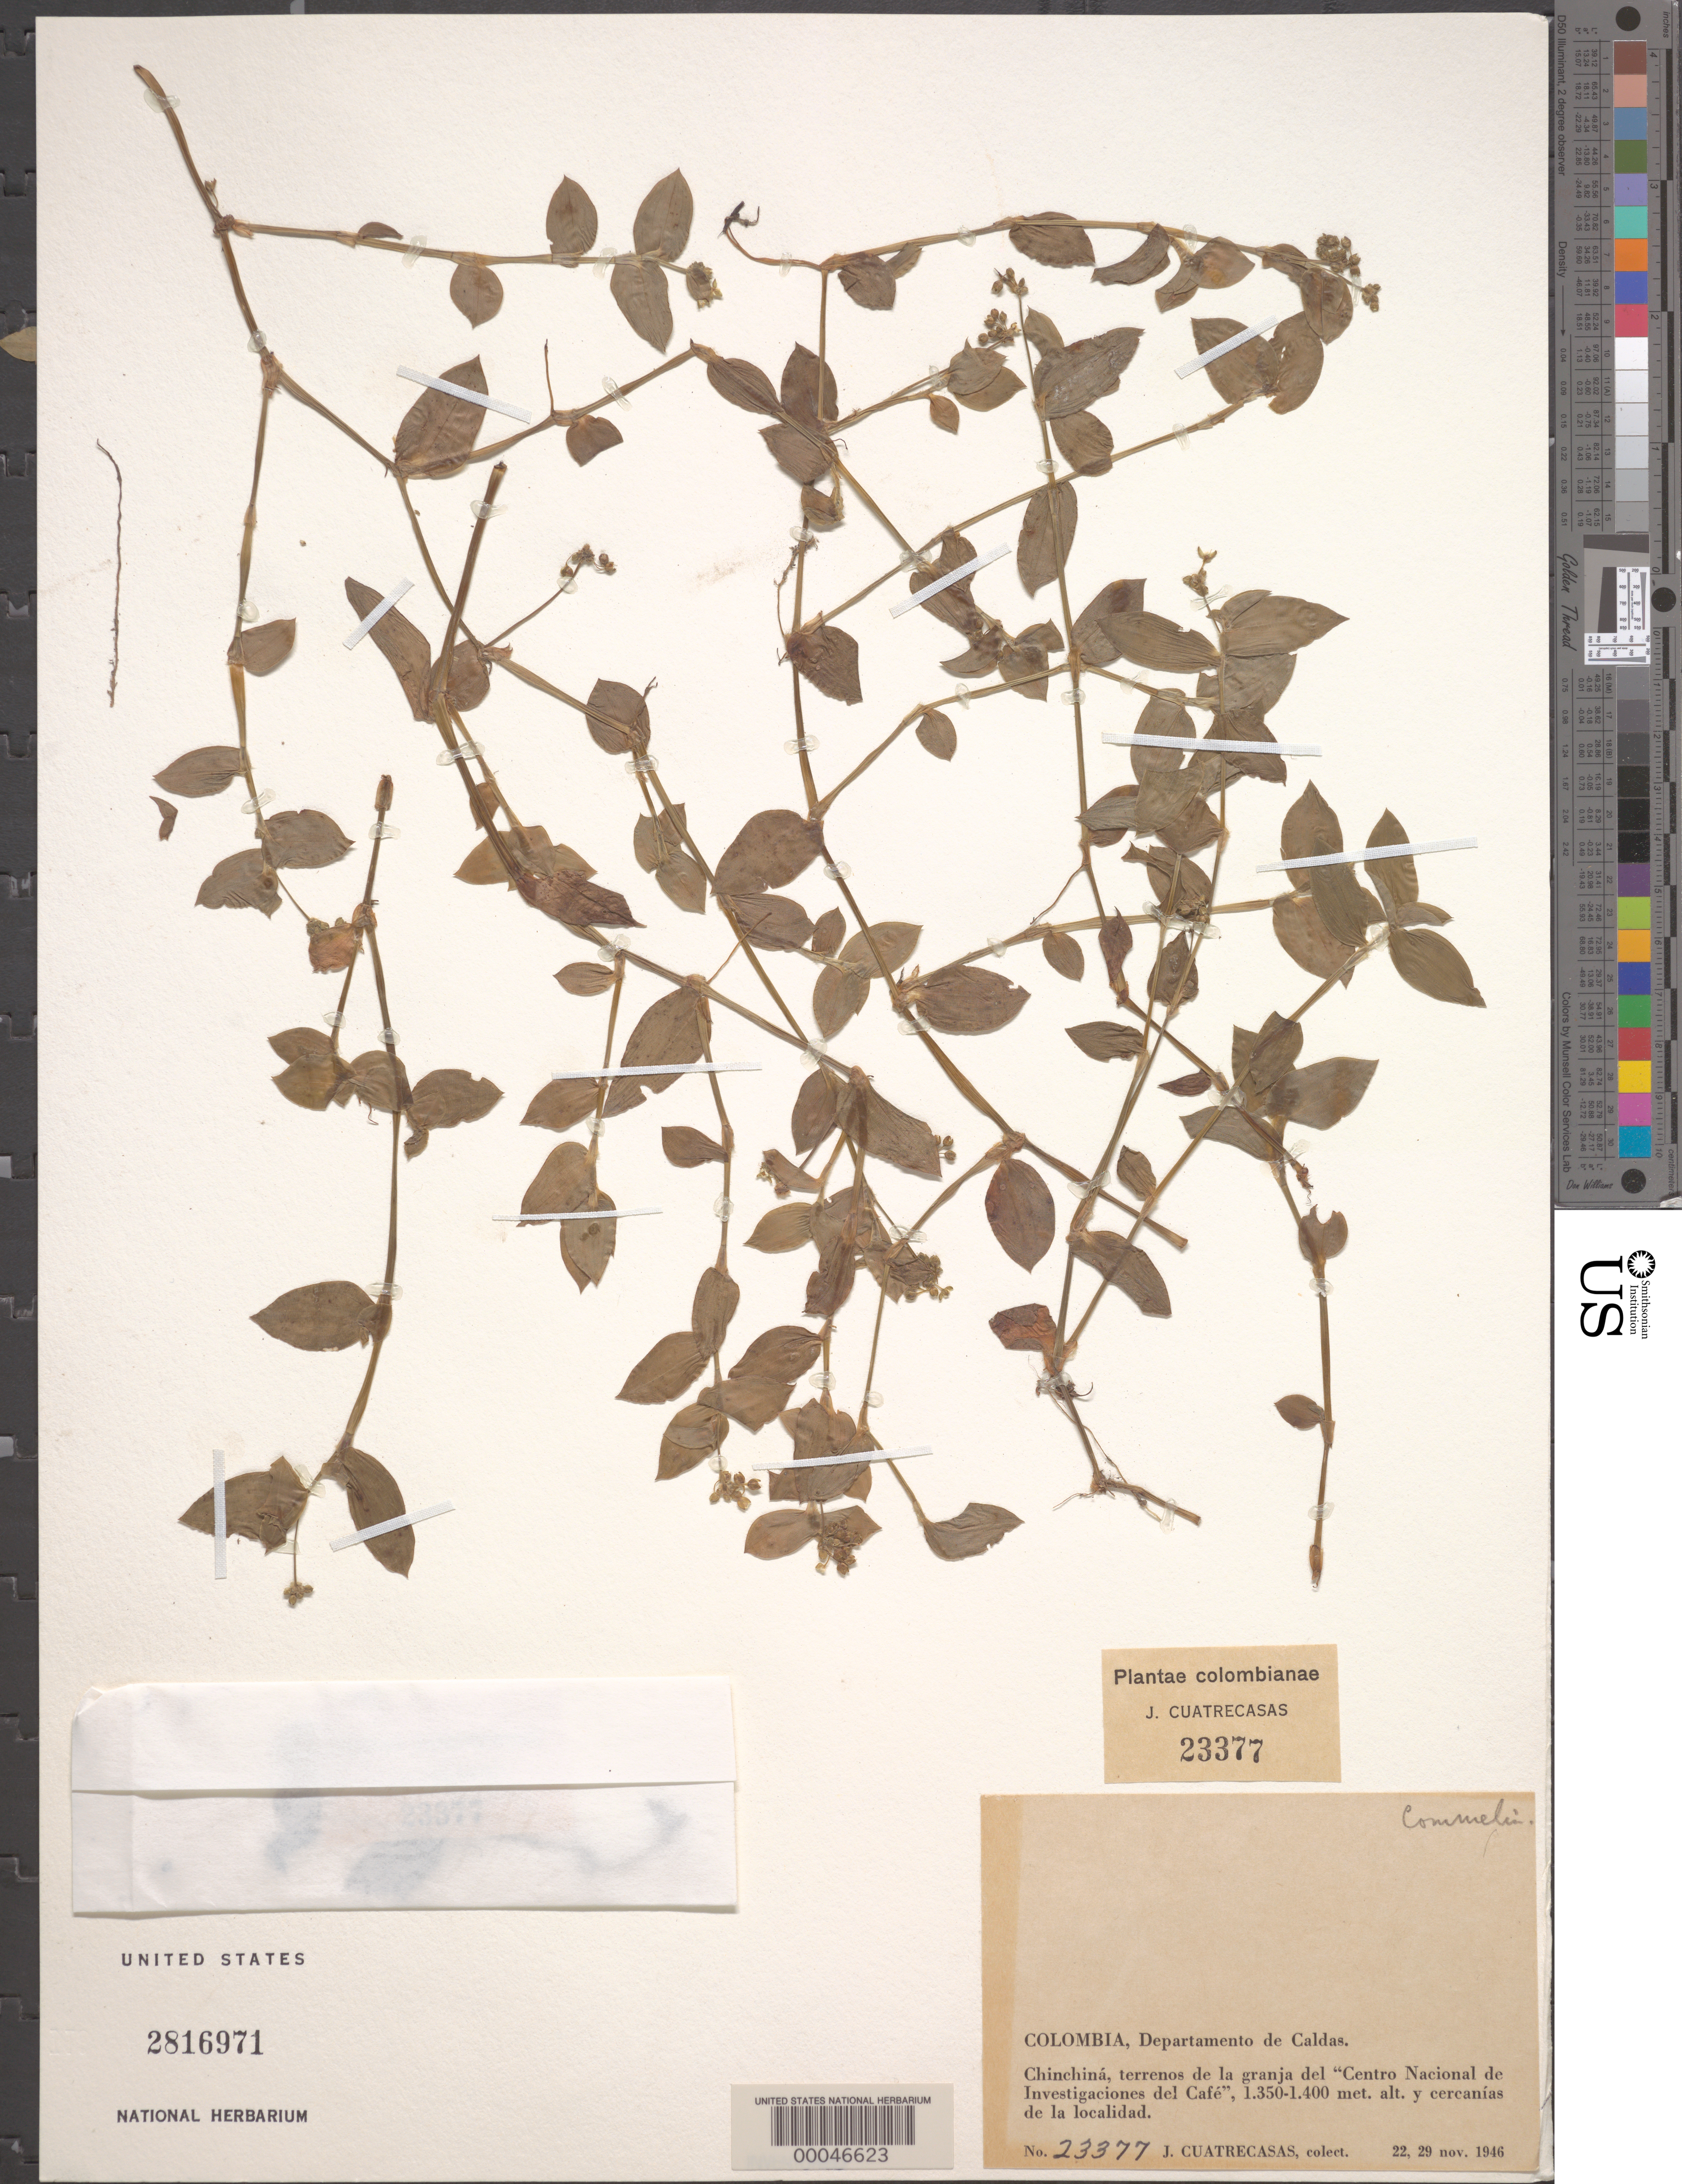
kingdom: Plantae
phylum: Tracheophyta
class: Liliopsida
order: Commelinales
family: Commelinaceae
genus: Callisia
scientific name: Callisia sp.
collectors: J. Cuatrecasas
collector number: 23377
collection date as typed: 22 Nov 1946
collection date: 1946-11-22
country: Colombia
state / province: Caldas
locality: Chinchina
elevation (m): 1350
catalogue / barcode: US 2816971